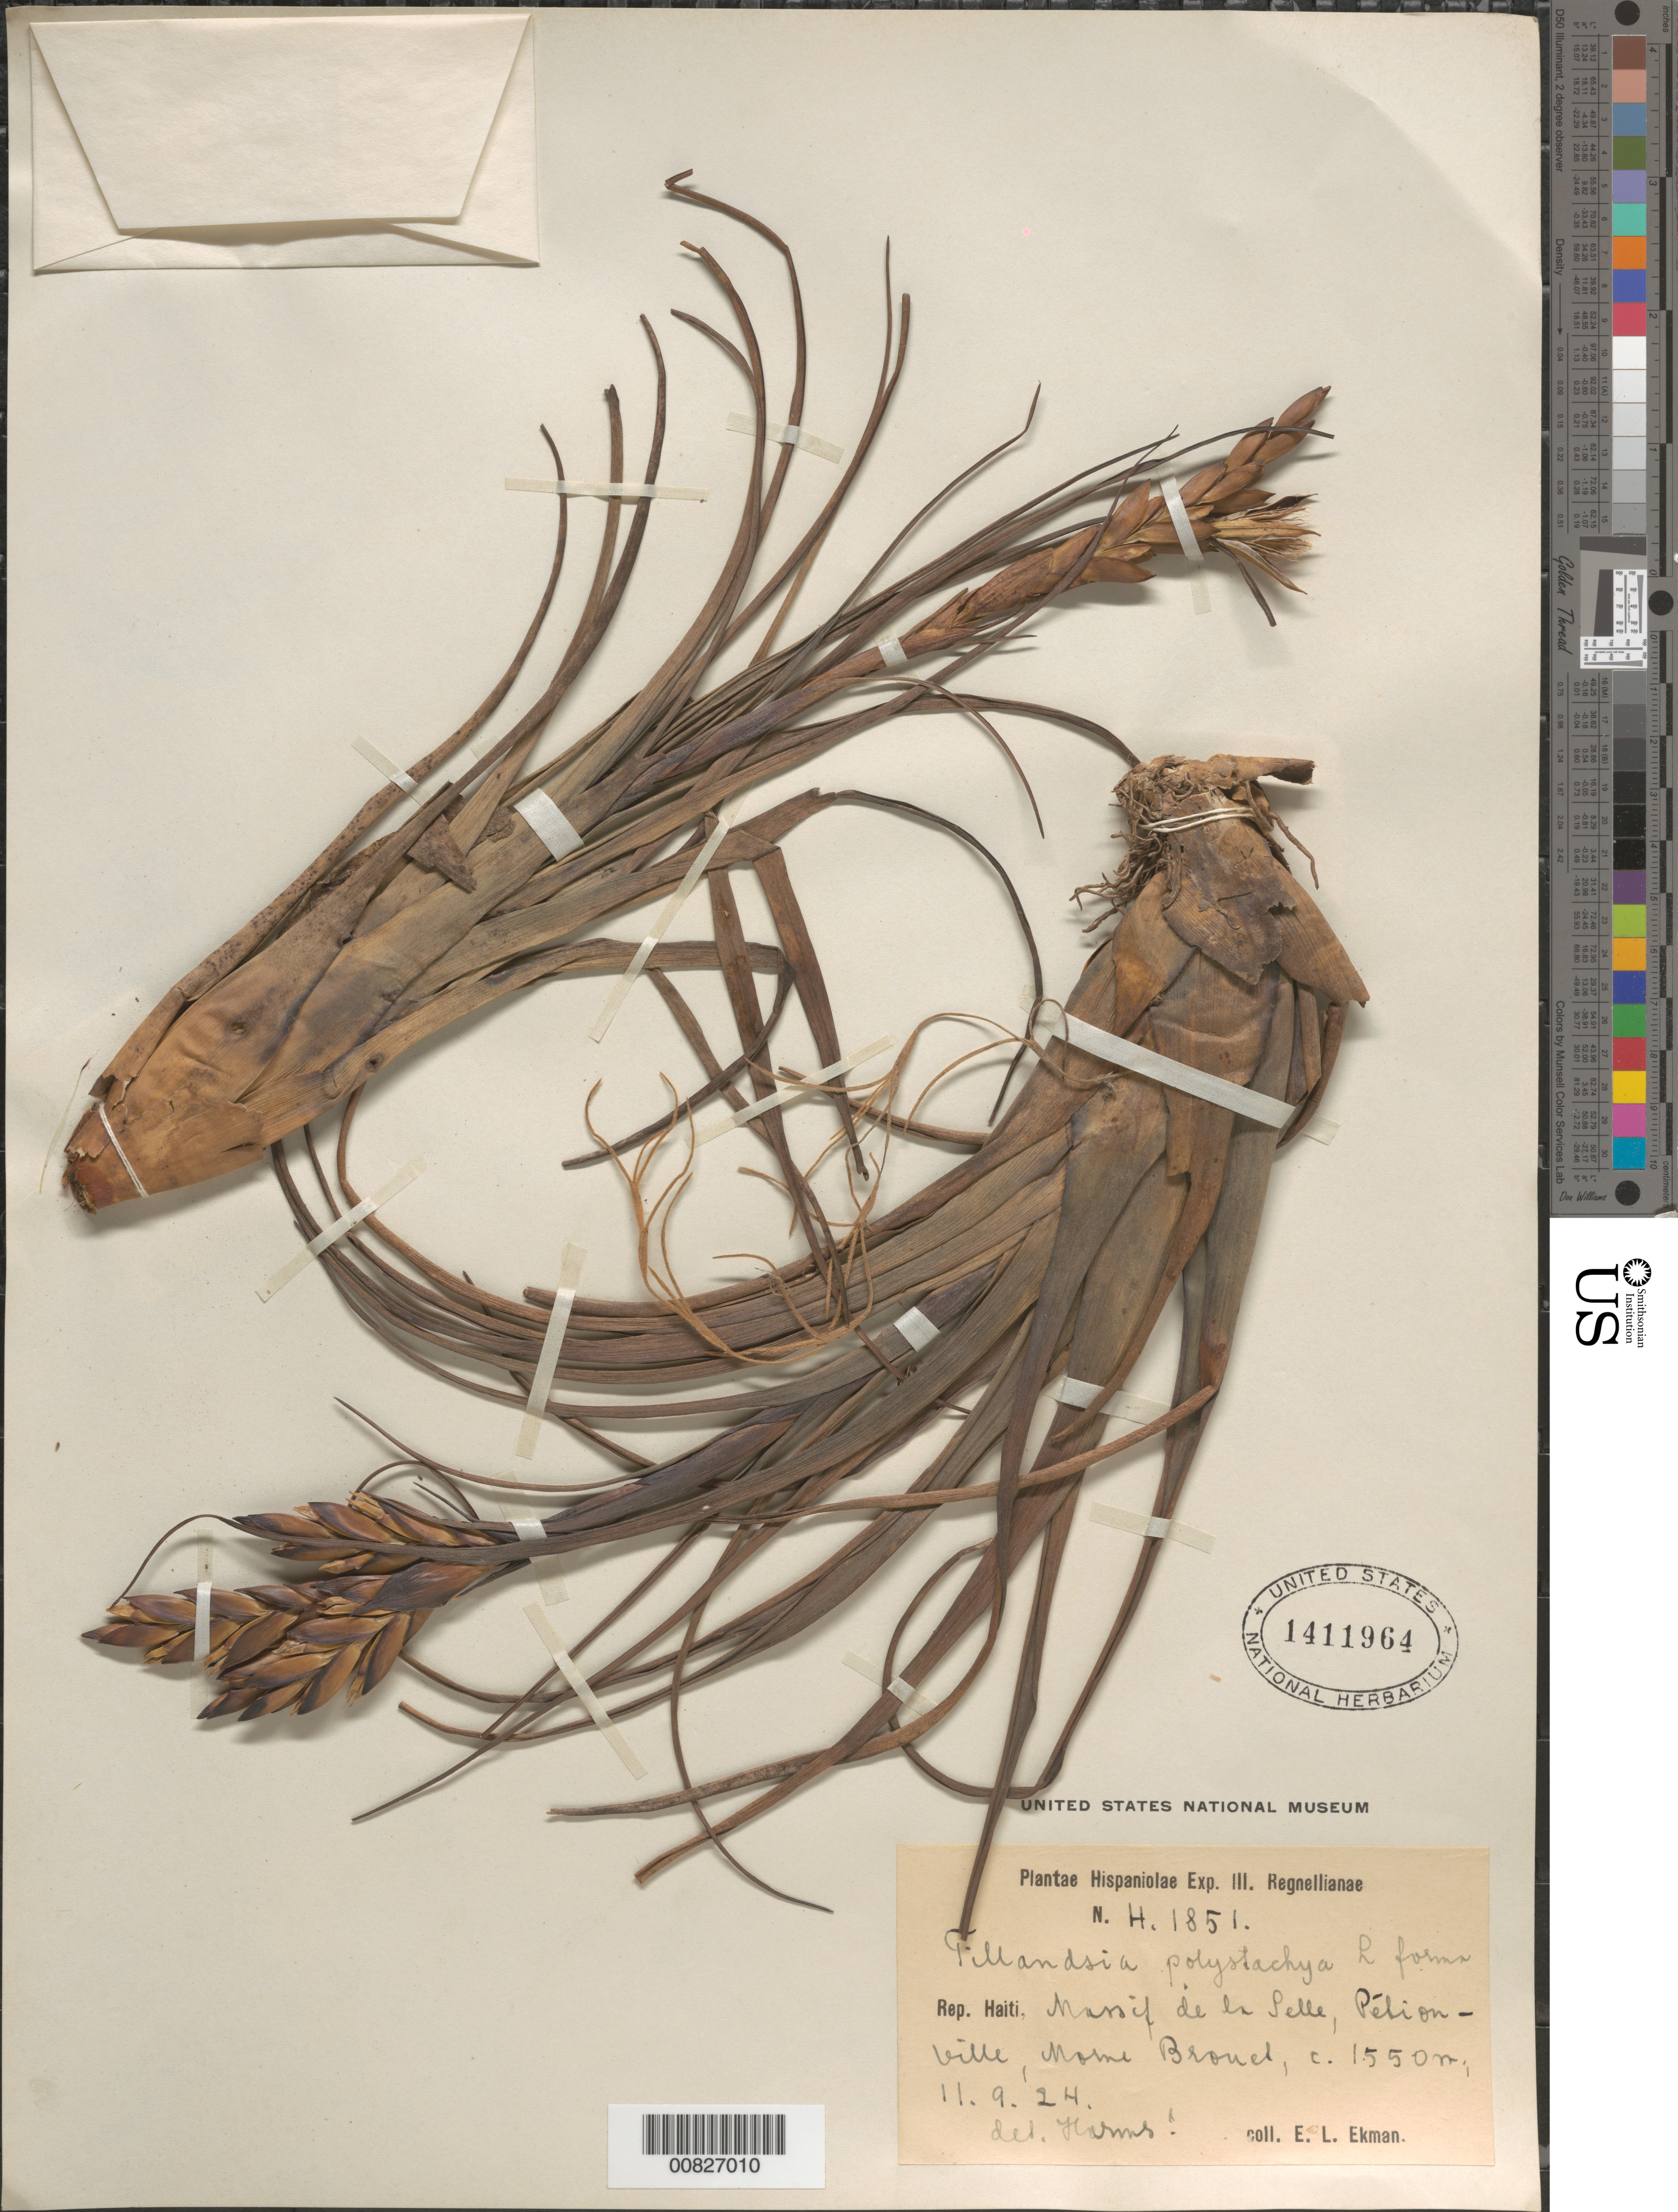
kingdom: Plantae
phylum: Tracheophyta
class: Liliopsida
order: Poales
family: Bromeliaceae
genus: Tillandsia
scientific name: Tillandsia polystachia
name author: (L.) L.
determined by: Harms, --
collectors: E. L. Ekman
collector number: H 1851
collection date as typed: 11 Sep 1924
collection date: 1924-09-11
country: Haiti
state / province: Ouest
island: Hispaniola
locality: Massif de la Selle, Pétionville, Morne Brouet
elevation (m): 1550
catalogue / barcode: US 1411964